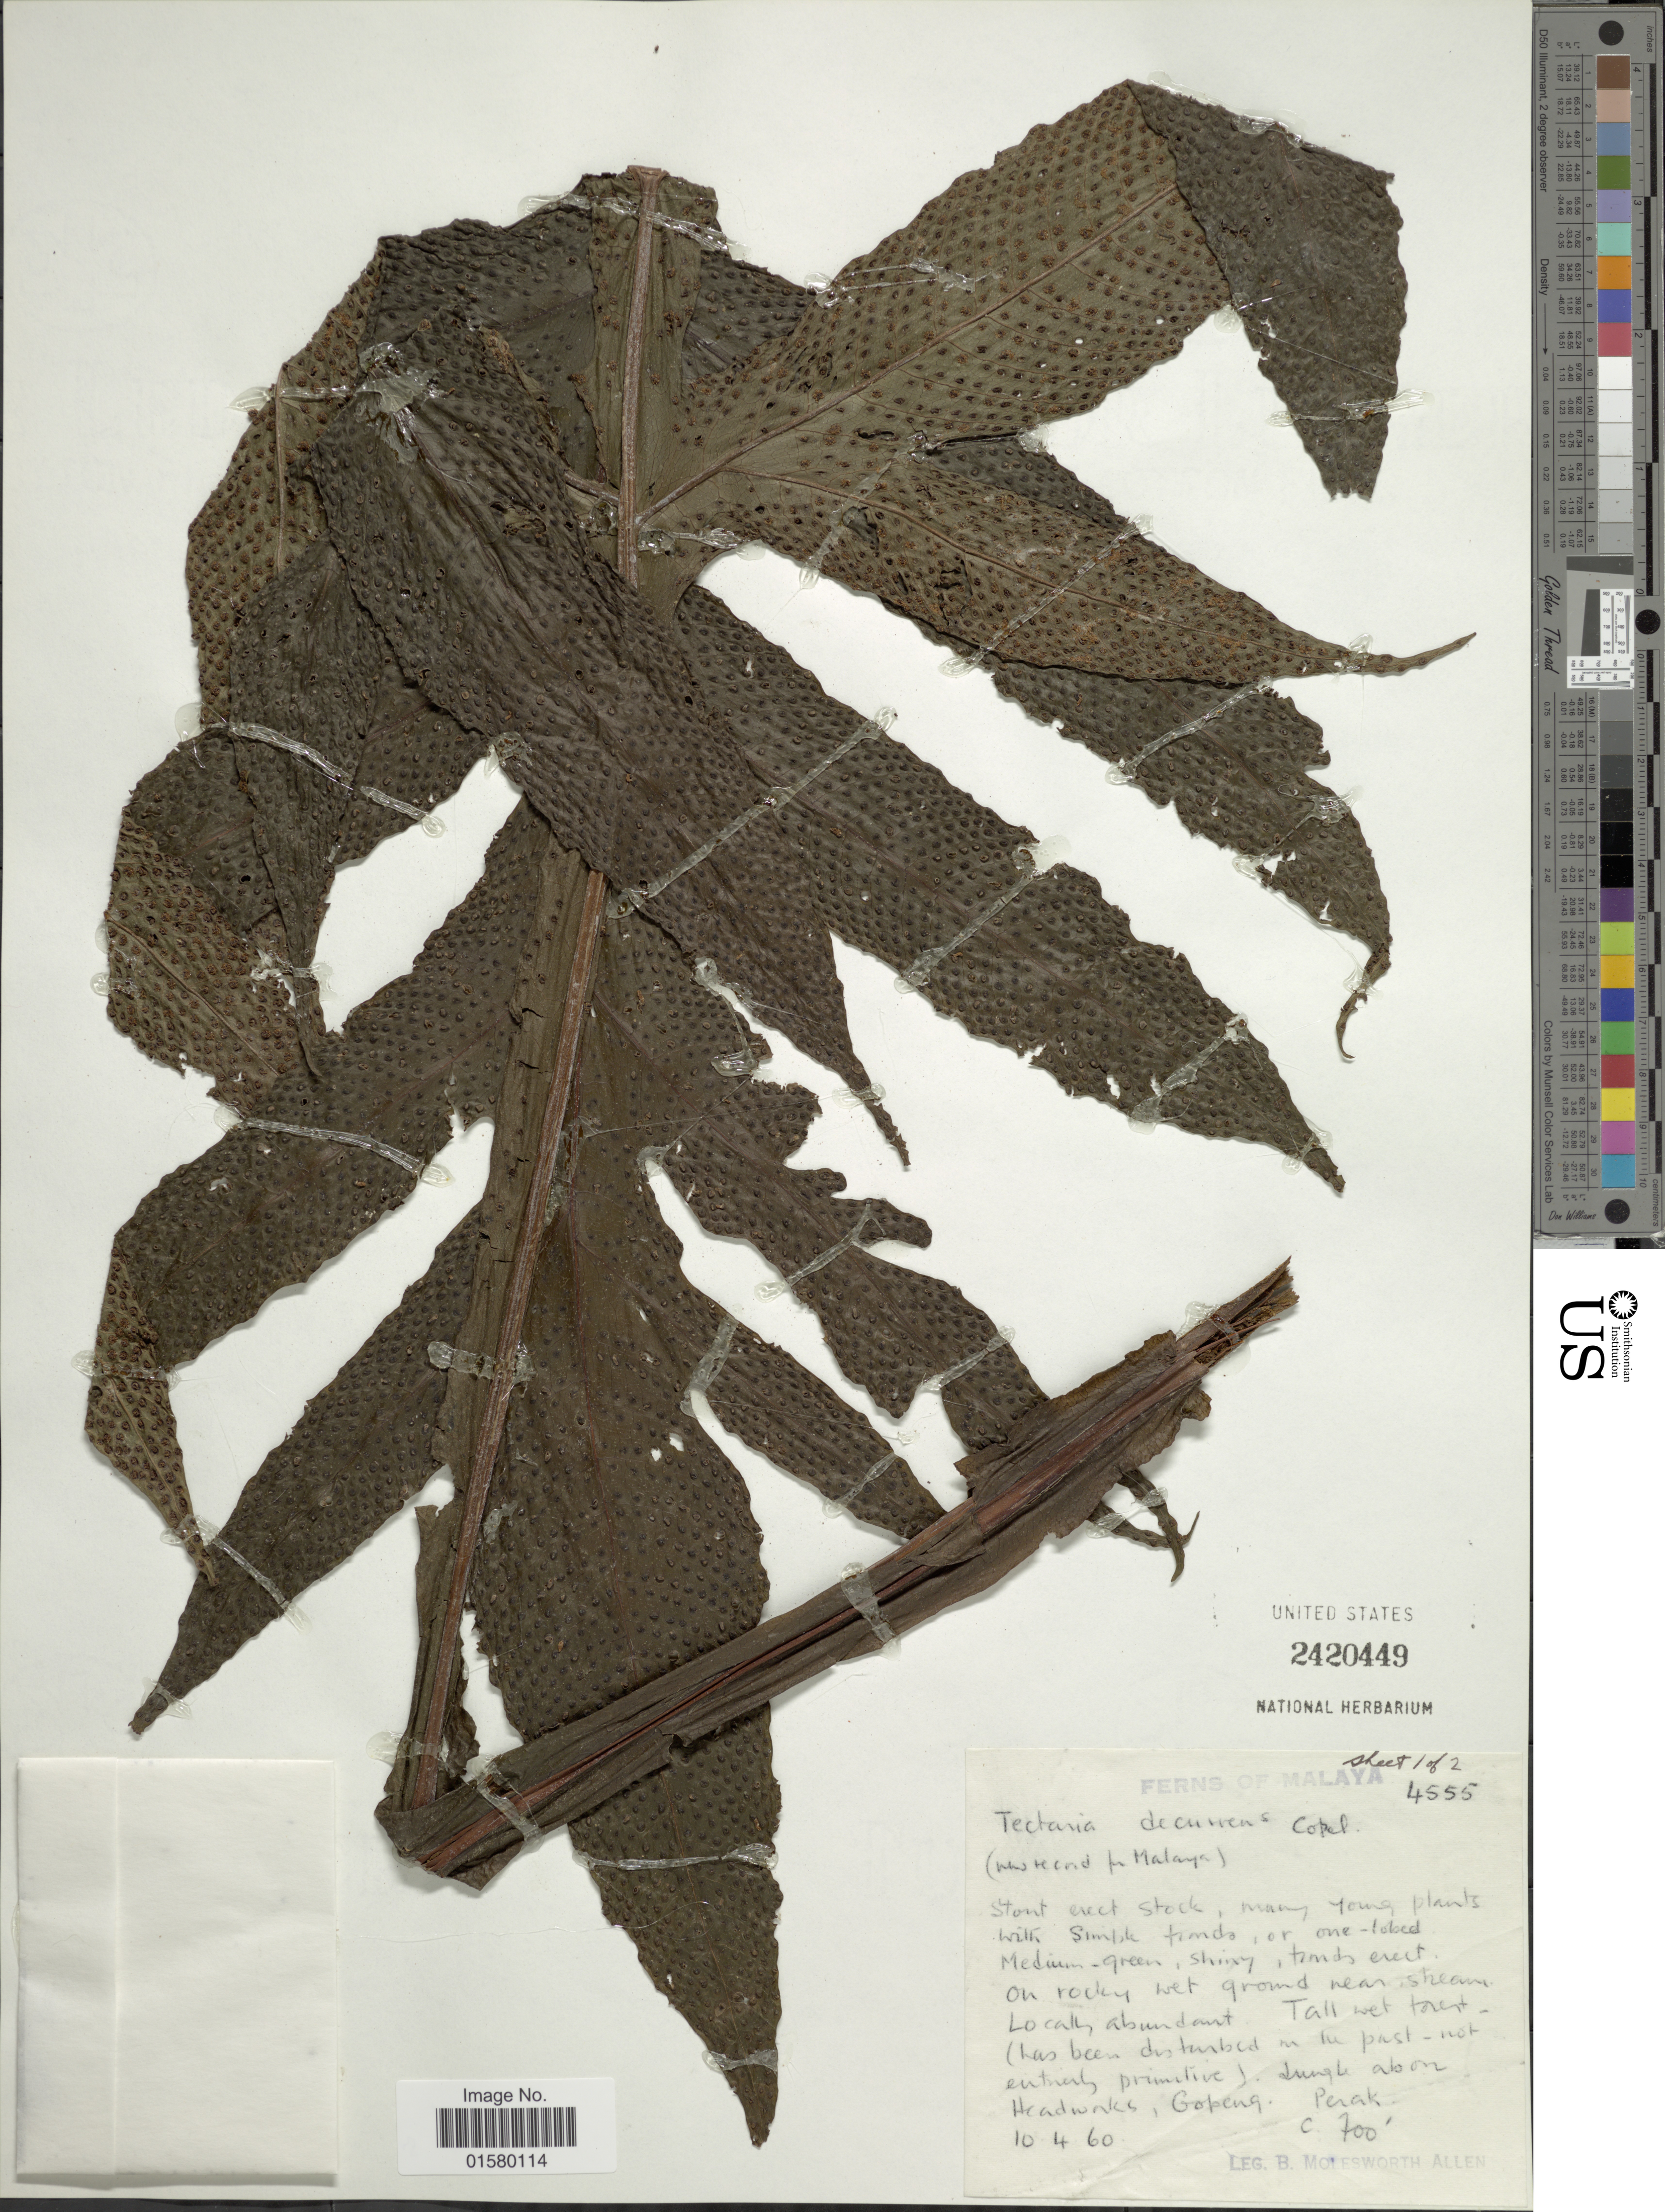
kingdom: Plantae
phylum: Tracheophyta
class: Polypodiopsida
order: Polypodiales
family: Tectariaceae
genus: Tectaria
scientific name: Tectaria decurrens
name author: (Presel.) Copel. in Elmer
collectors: B. E. G. Molesworth-Allen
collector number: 4555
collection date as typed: Transcribed d/m/y: 10/4/60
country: Malaysia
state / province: Perak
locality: Malaya, Jungle above Headworks, Gopeng, Perak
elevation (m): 213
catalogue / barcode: US 2420449